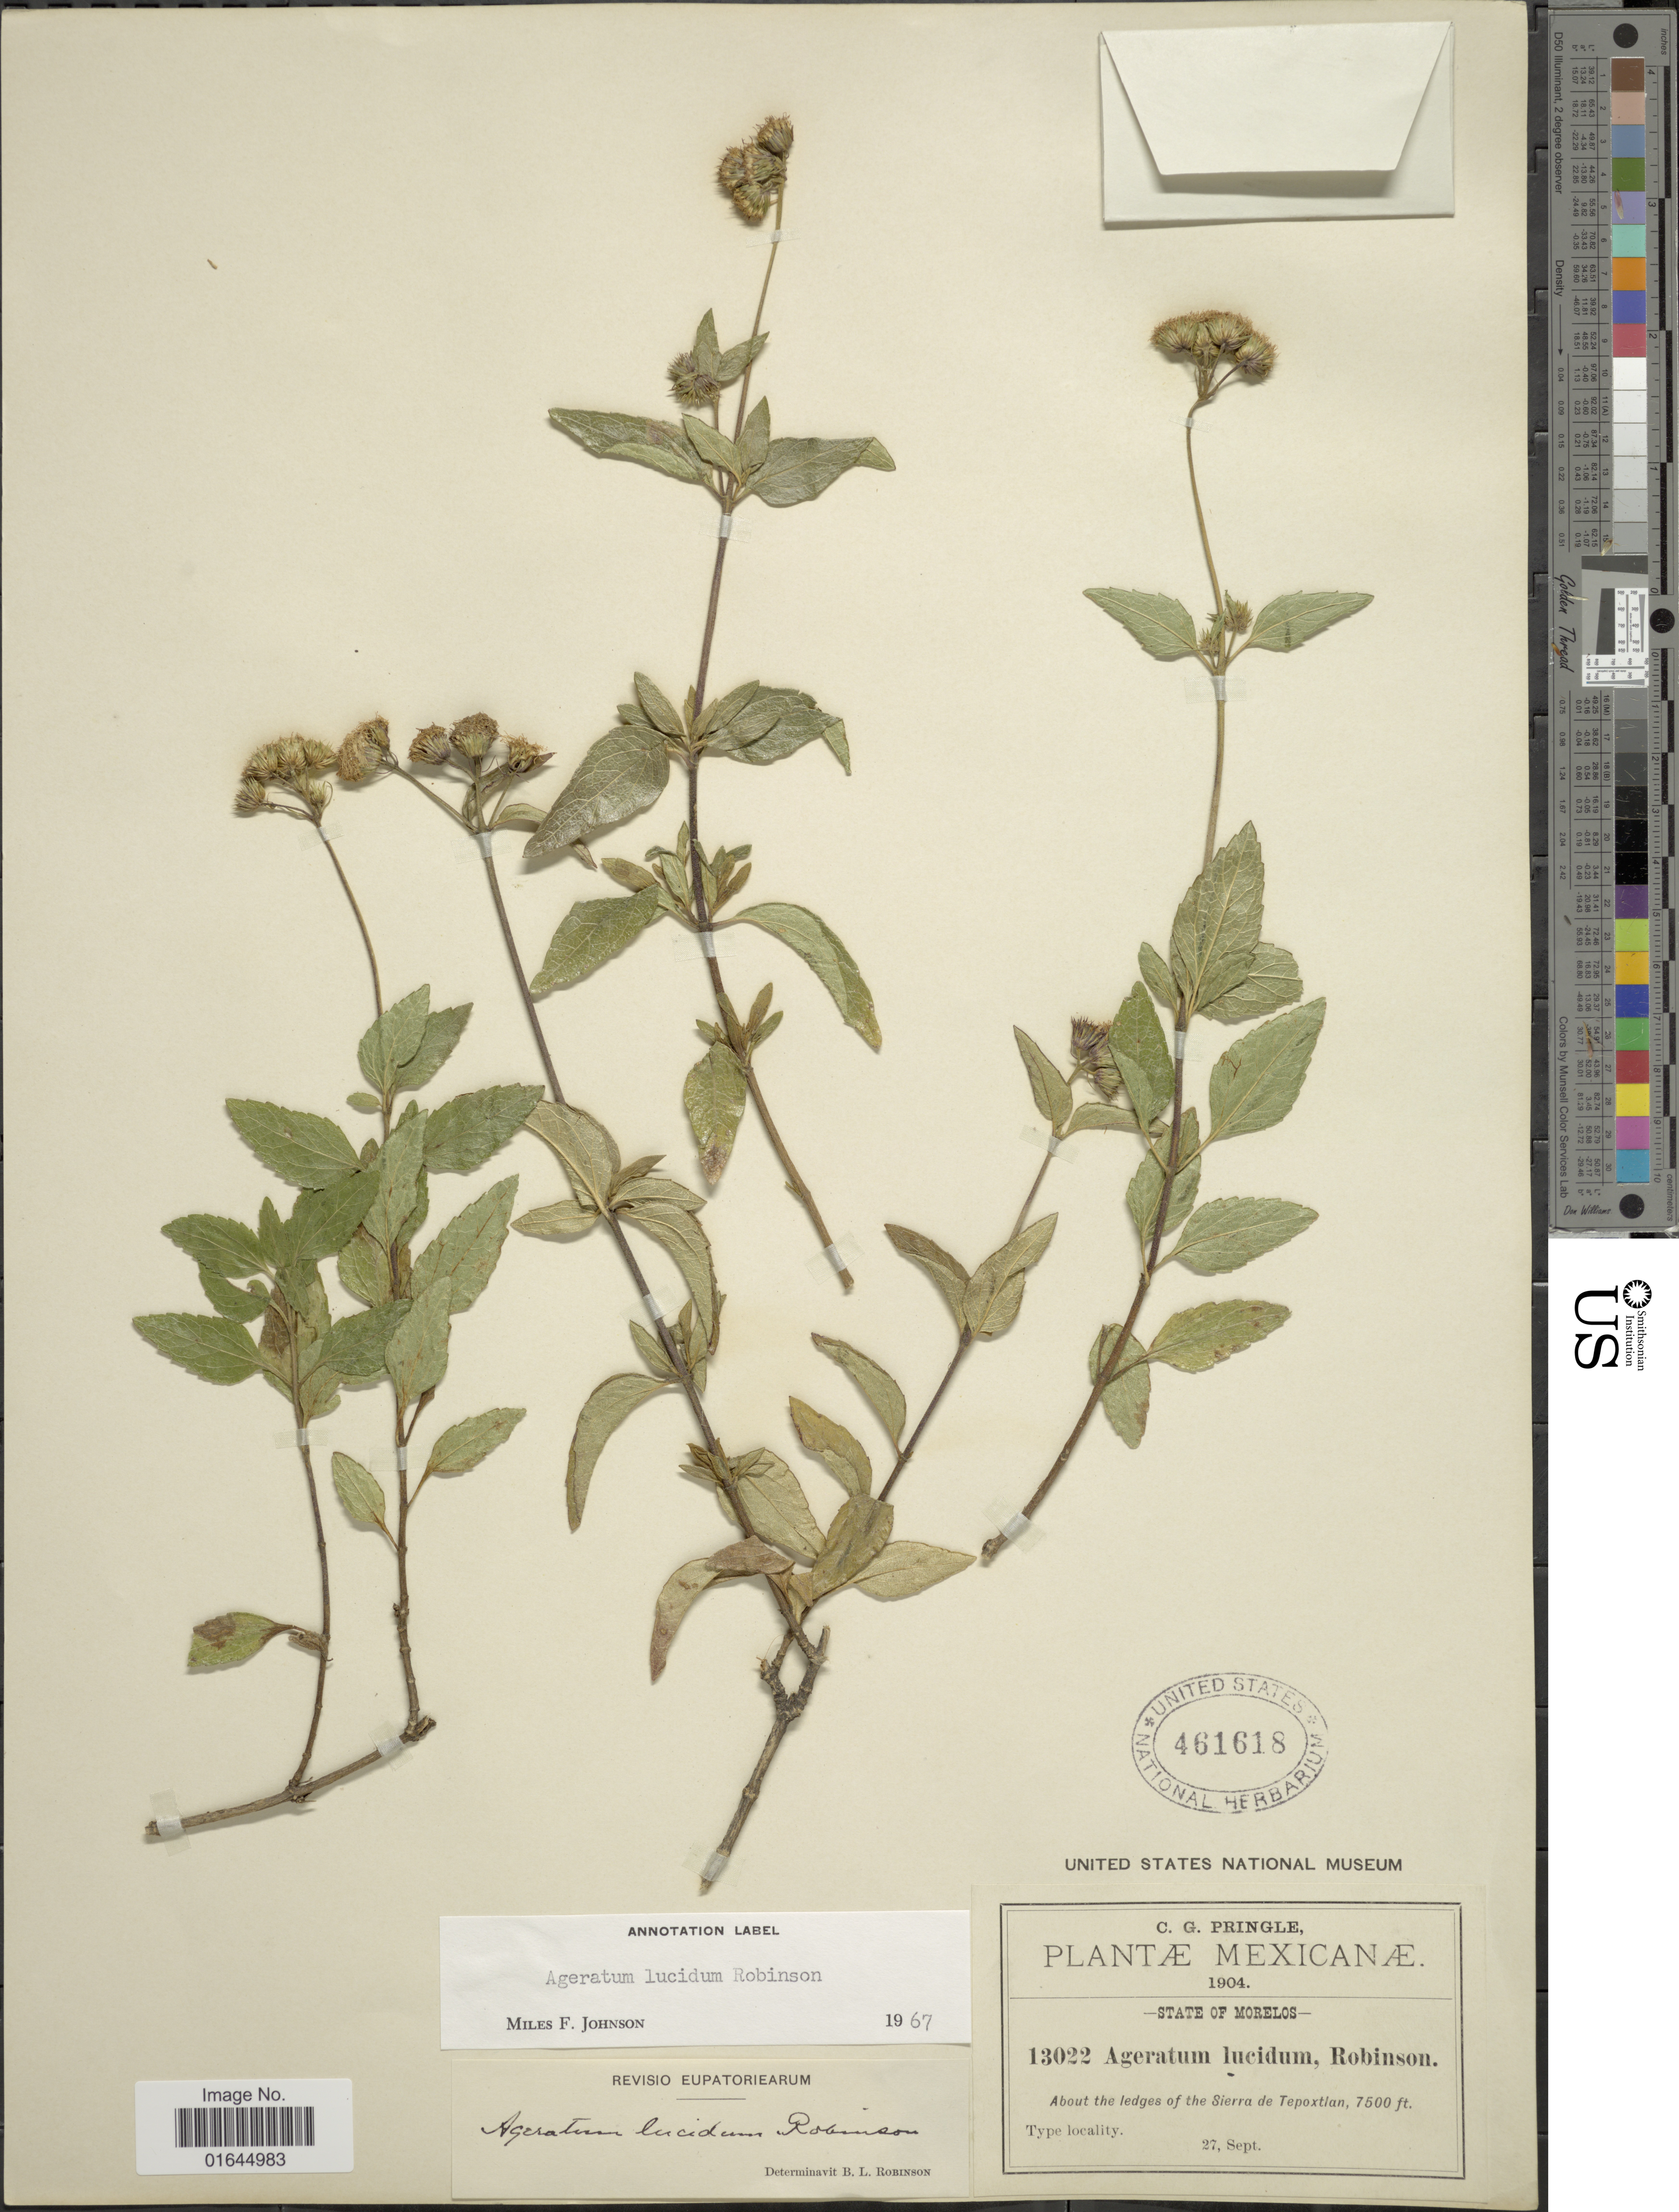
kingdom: Plantae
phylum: Tracheophyta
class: Magnoliopsida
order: Asterales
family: Asteraceae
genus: Ageratum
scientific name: Ageratum lucidum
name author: B.L. Rob.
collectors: C. Prinlge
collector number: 13022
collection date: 1904-09-27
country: Mexico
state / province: Morelos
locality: About the ledges of the Sierra de Tepoxtlan.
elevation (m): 2286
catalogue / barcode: US 461618